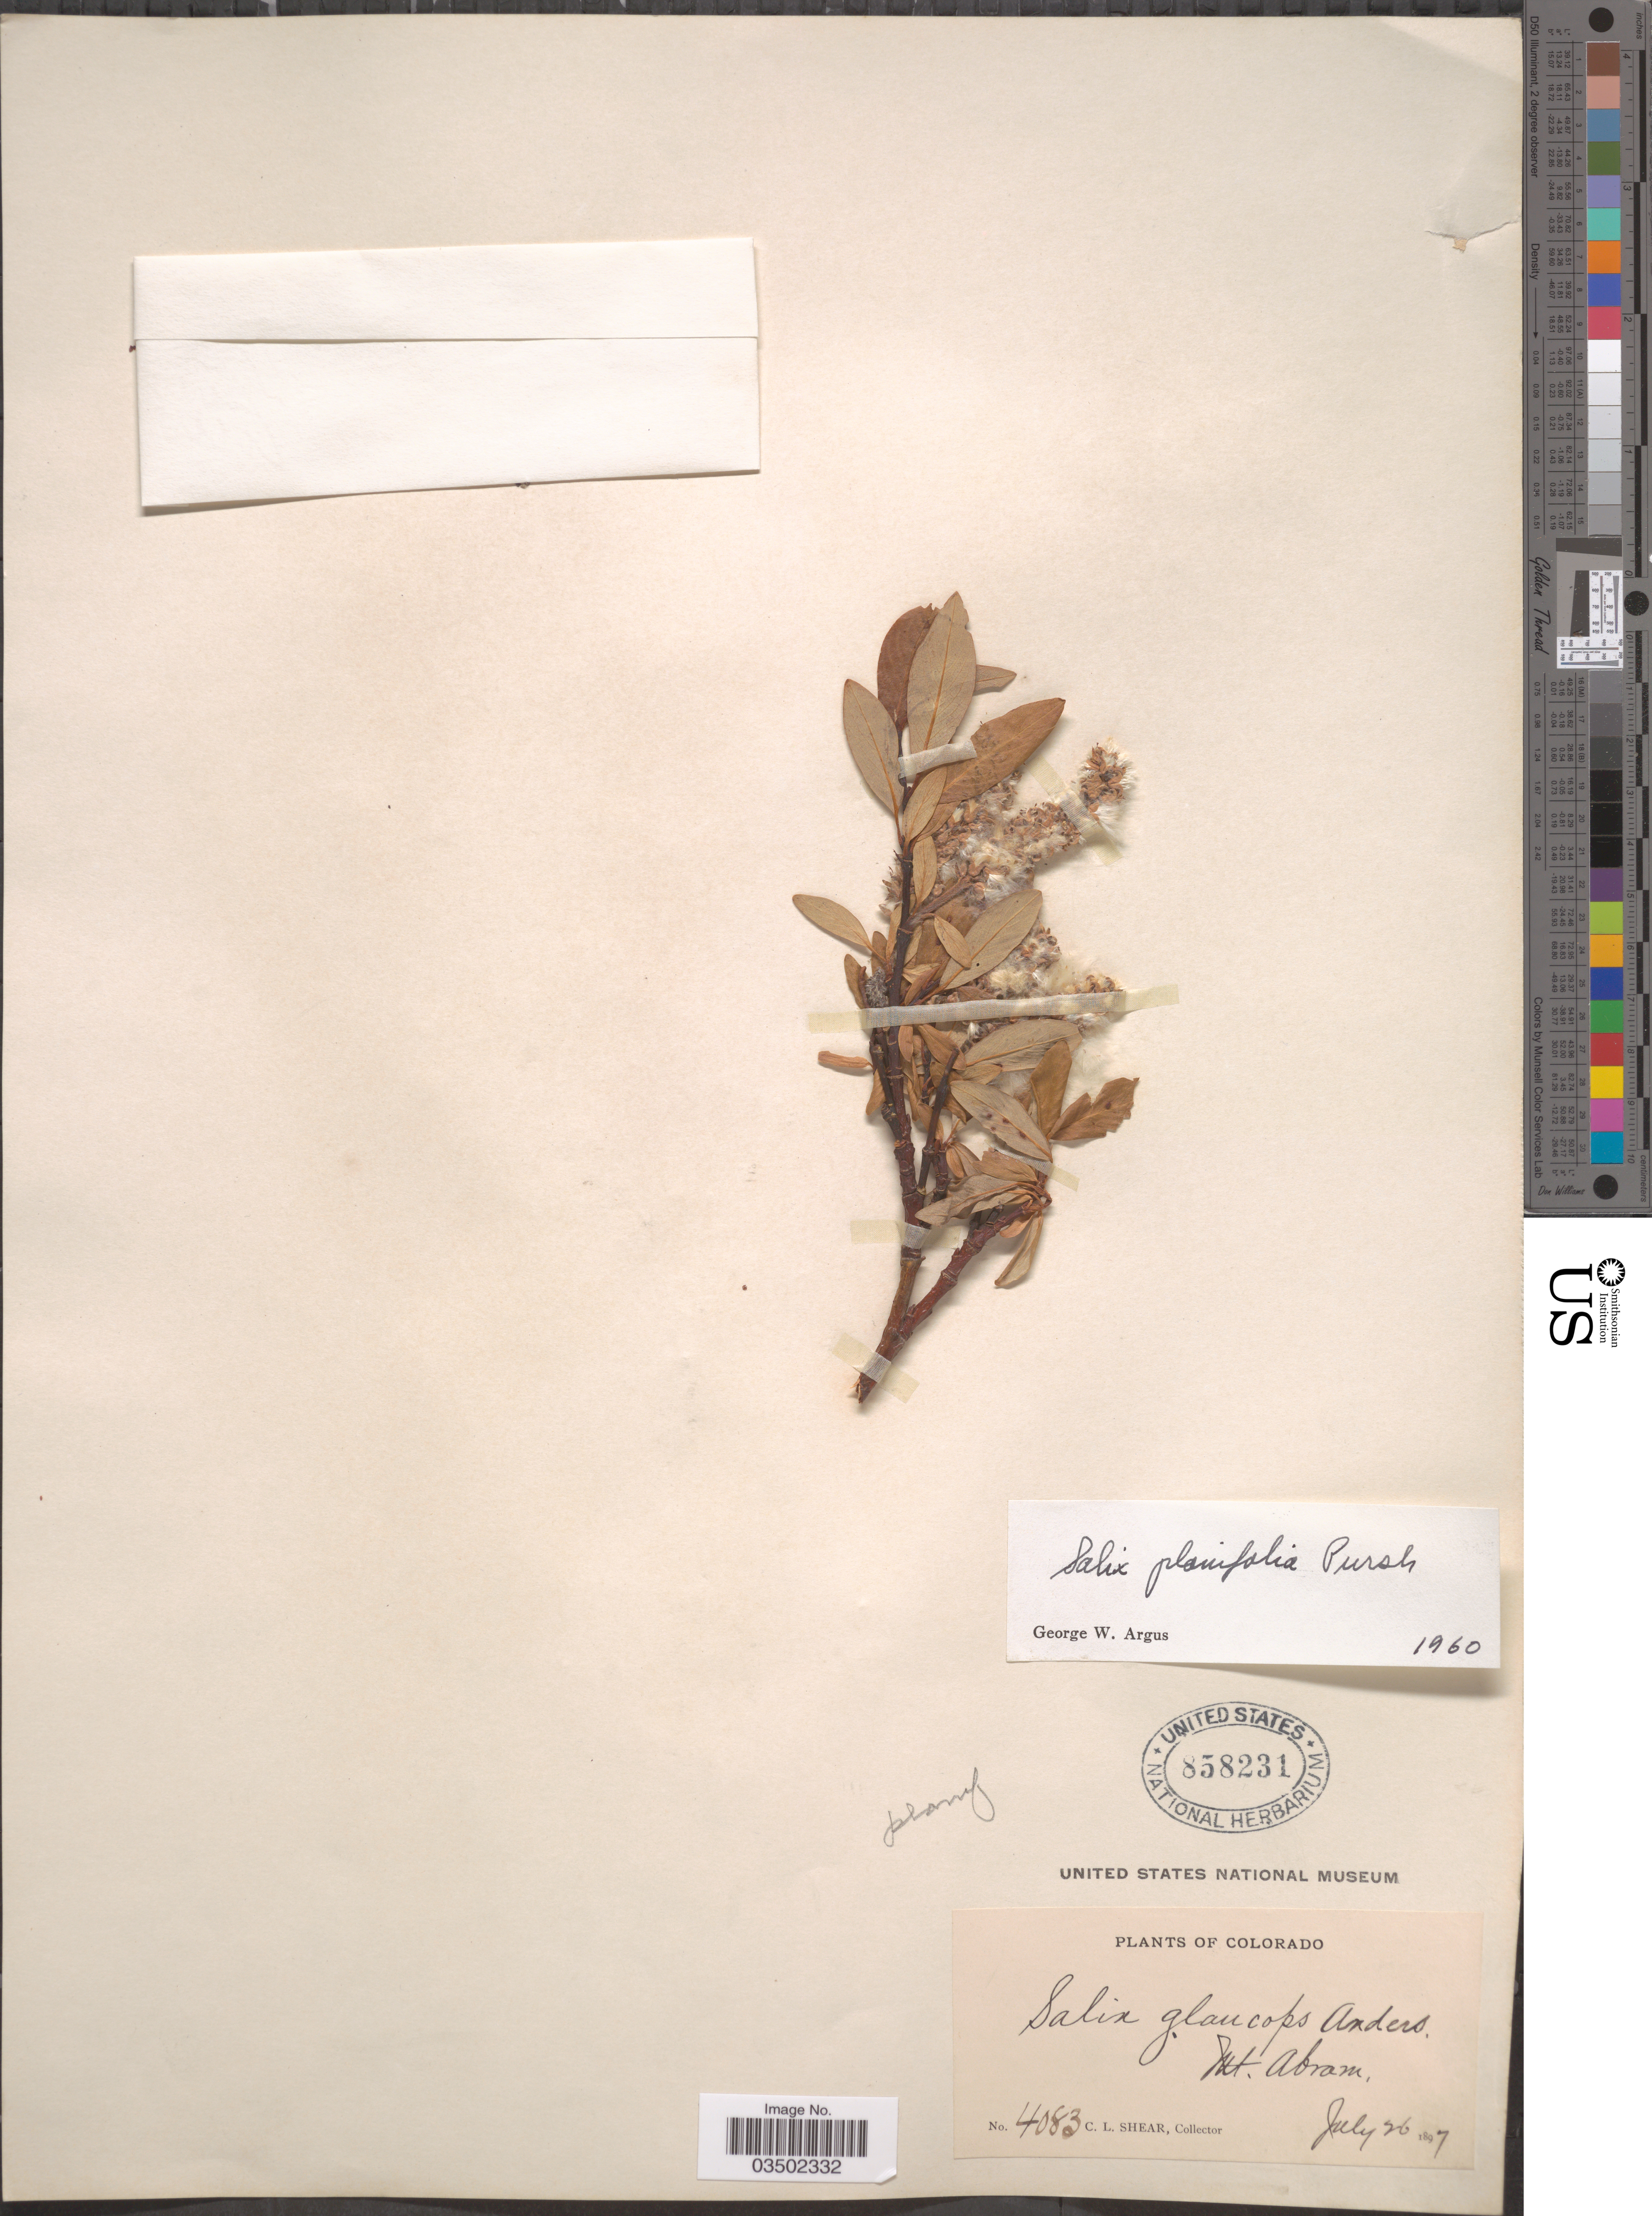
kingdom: Plantae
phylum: Tracheophyta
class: Magnoliopsida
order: Malpighiales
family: Salicaceae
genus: Salix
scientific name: Salix planifolia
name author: Pursh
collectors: C. L. Shear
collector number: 4083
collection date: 1897-07-26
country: United States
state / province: Colorado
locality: Mt. Abram.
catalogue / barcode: US 858231